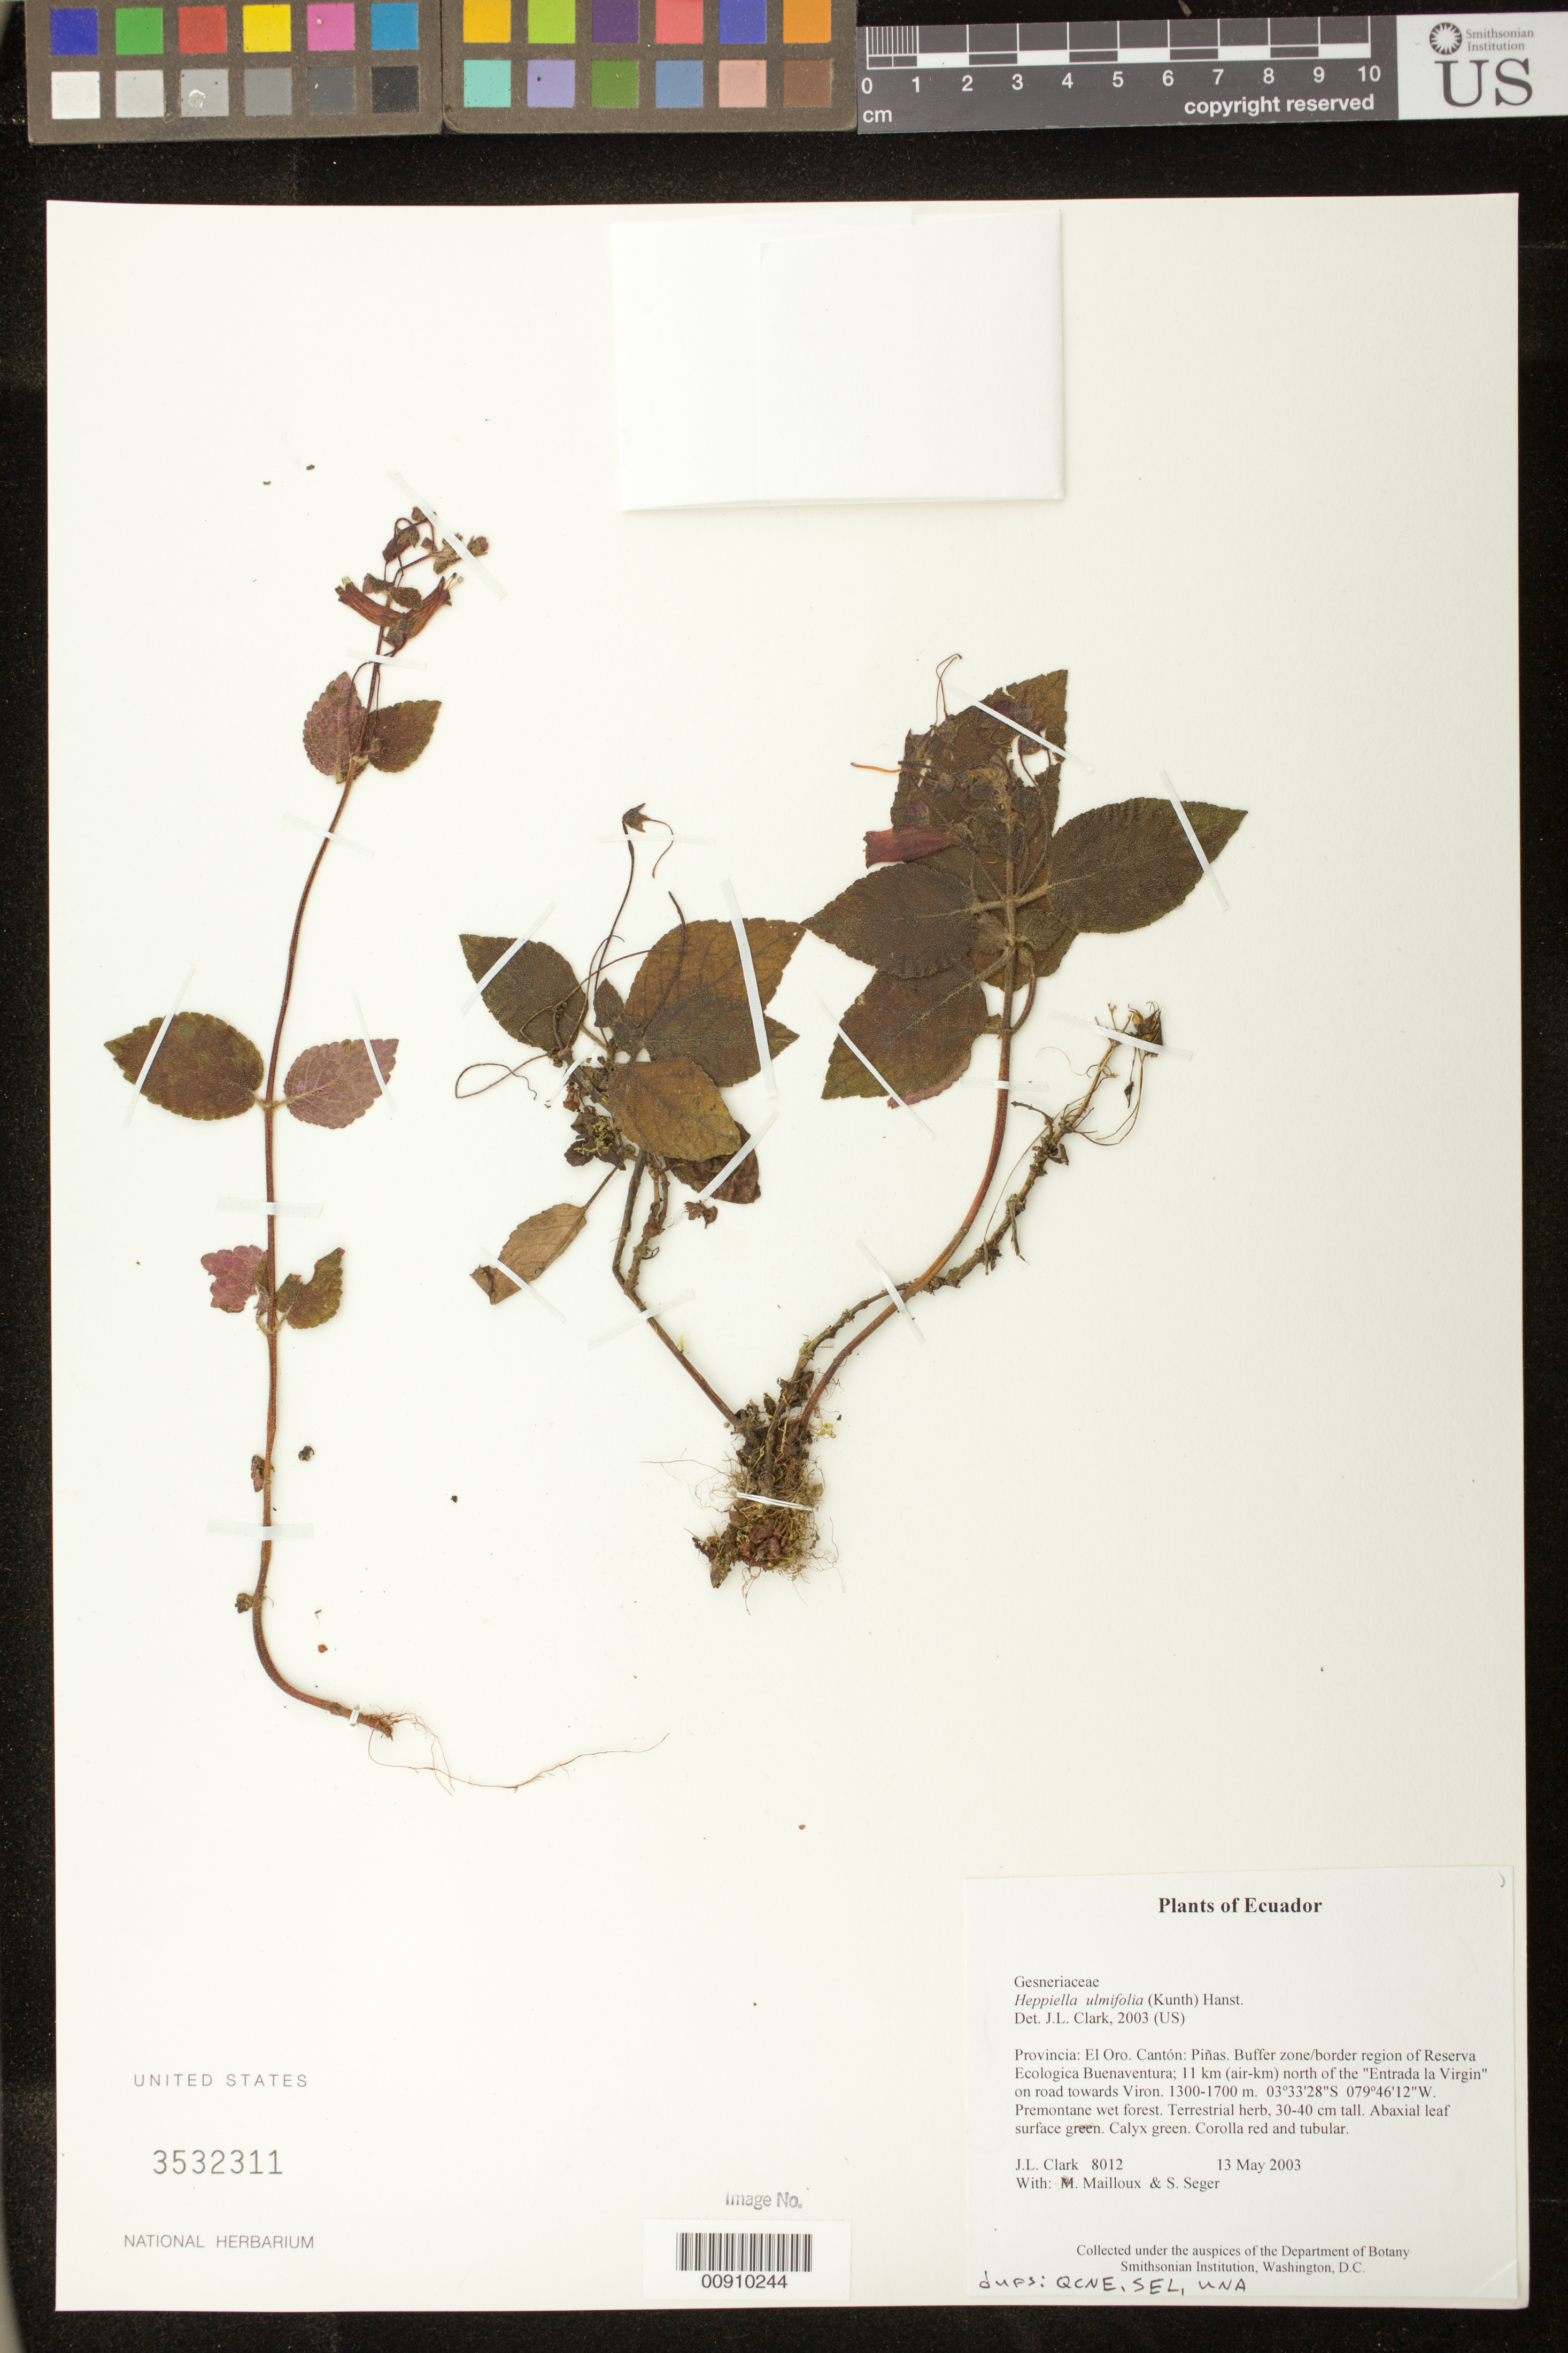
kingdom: Plantae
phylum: Tracheophyta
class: Magnoliopsida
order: Lamiales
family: Gesneriaceae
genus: Heppiella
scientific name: Heppiella ulmifolia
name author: (Kunth) Hanst.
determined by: Clark, J. L., (SEL), The Marie Selby Botanical Garden (UNITED STATES)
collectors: J. L. Clark, M. Mailloux & S. Seger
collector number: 8012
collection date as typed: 13 May 2003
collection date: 2003-05-13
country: Ecuador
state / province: El Oro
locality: Piñas. Buffer zone/border region of Reserva Ecologica Buenaventura; 11 km (air-km) north of the "Entrada la Virgin" on road towards Viron.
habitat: Premontane wet forest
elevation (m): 1300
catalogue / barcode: US 3532311